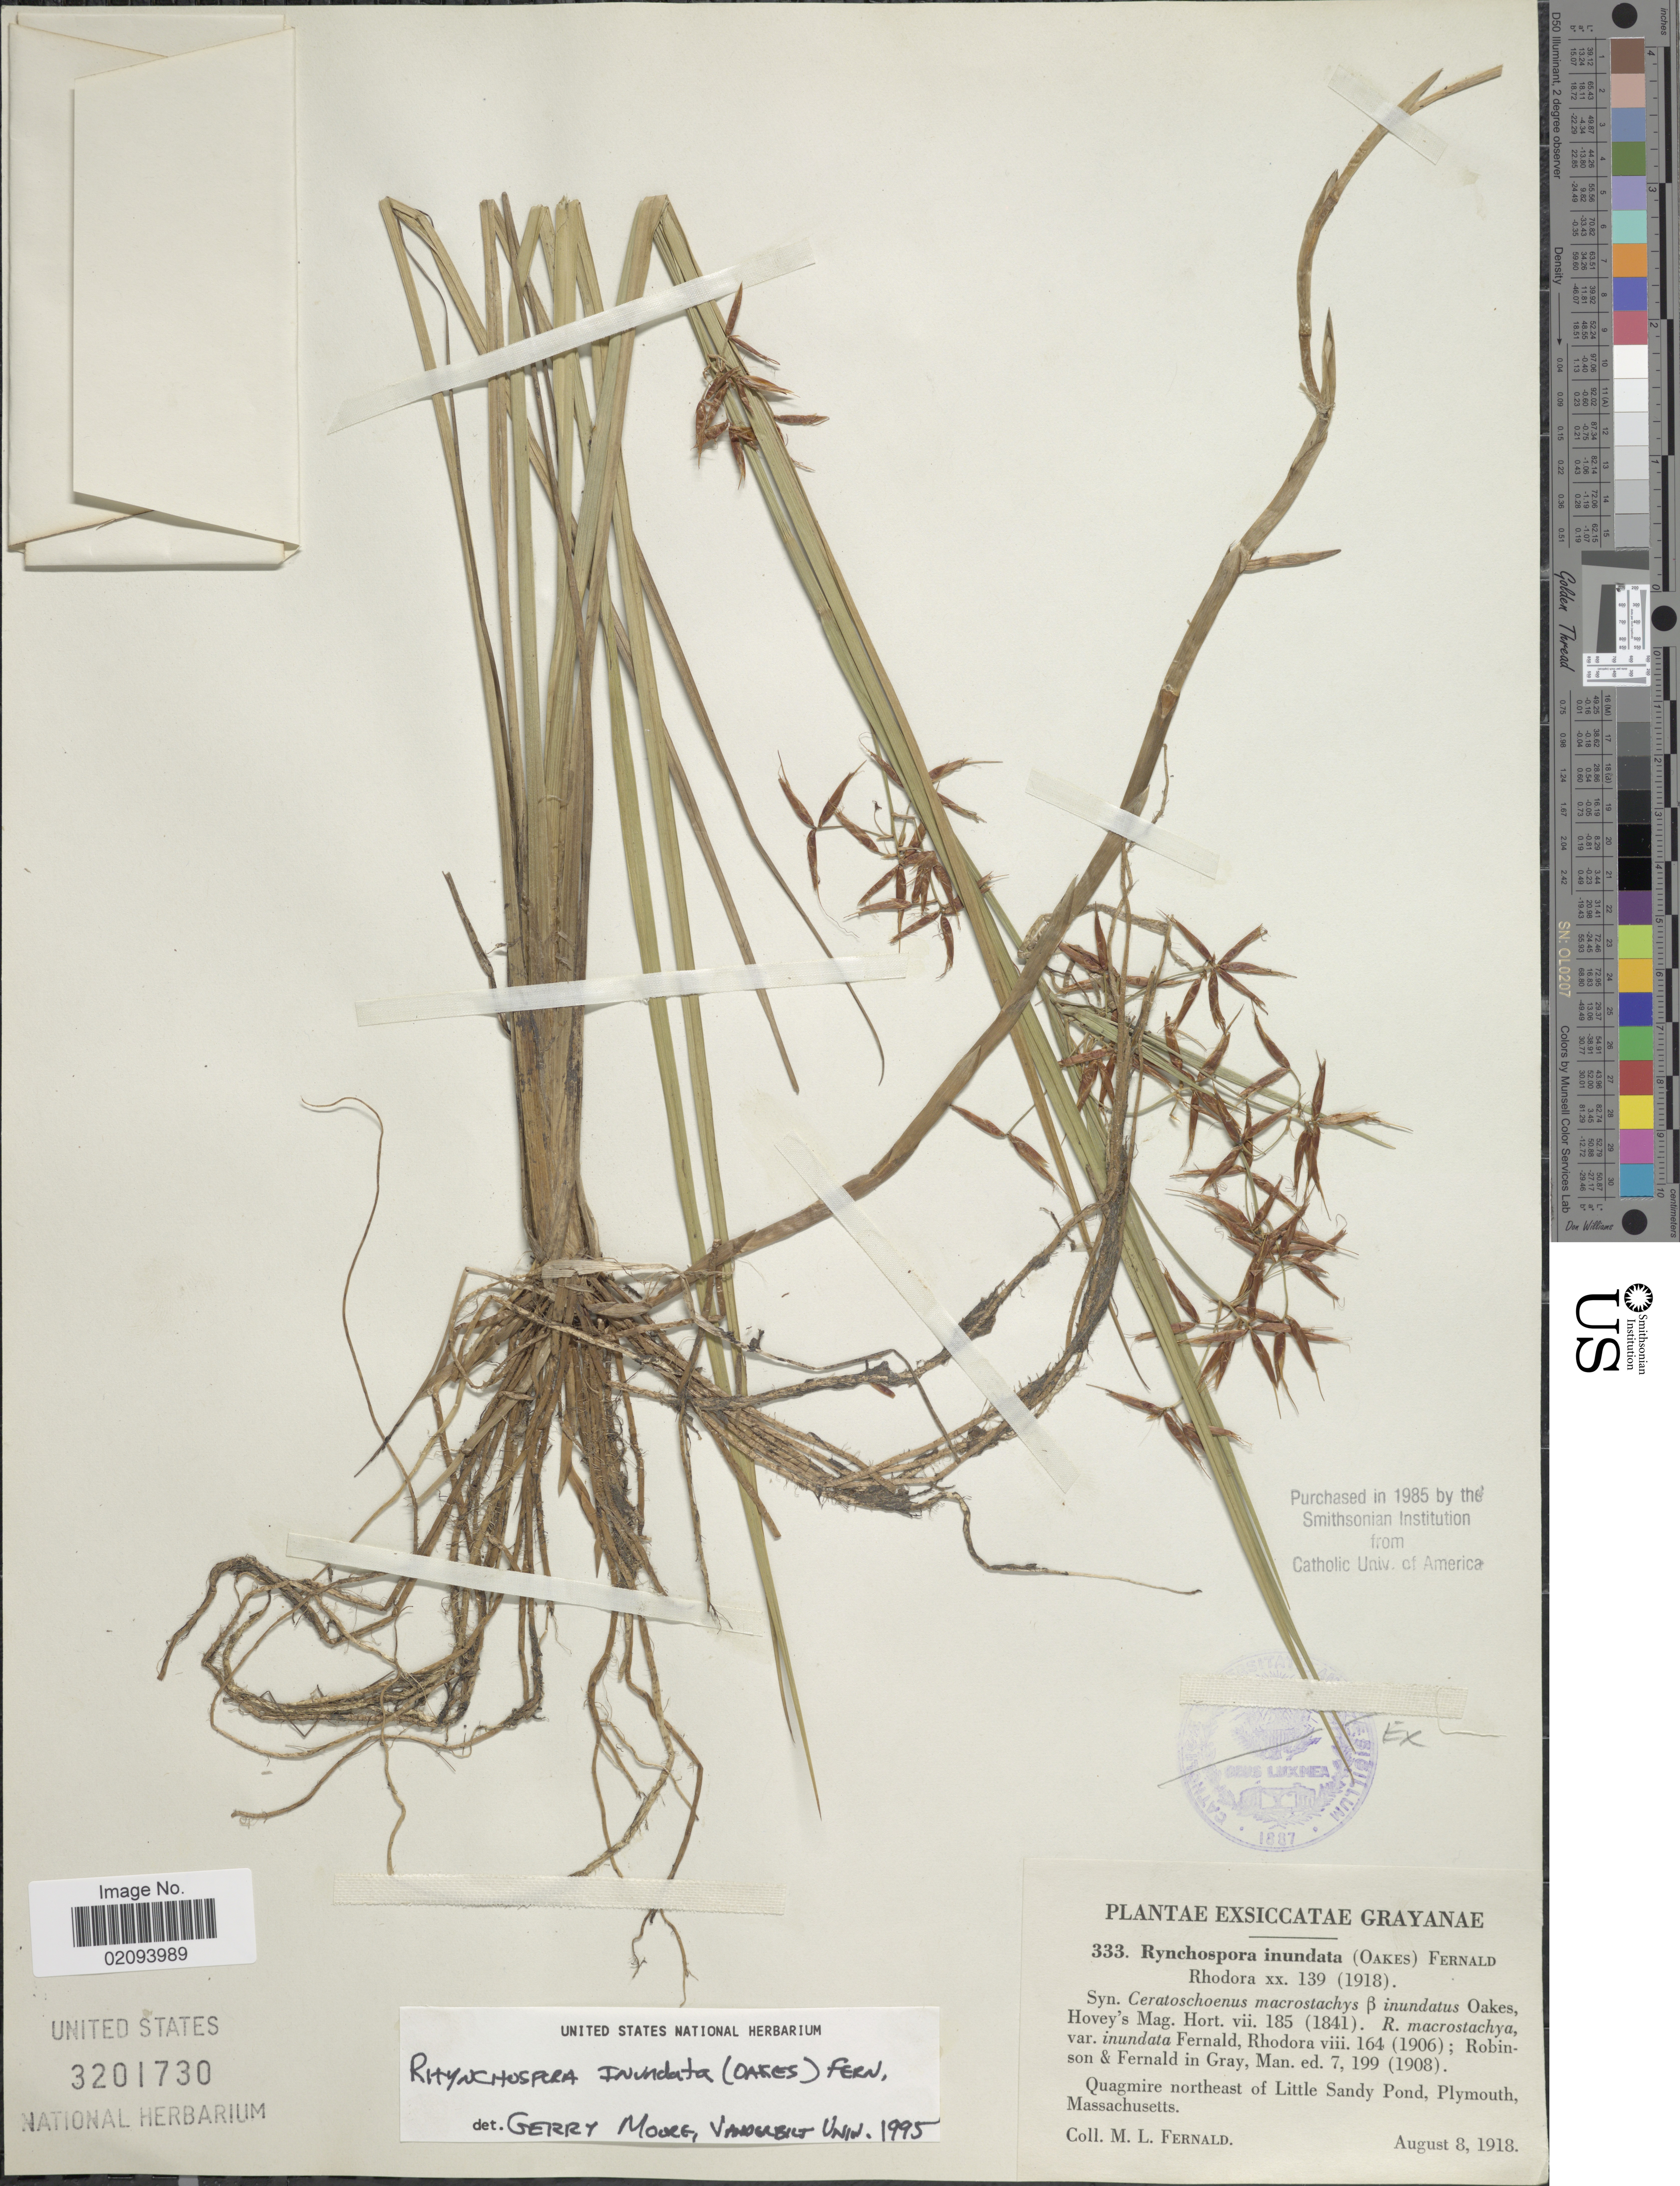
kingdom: Plantae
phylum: Tracheophyta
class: Liliopsida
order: Poales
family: Cyperaceae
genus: Rhynchospora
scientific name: Rhynchospora inundata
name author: (Oakes) Fernald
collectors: M. L. Fernald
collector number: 333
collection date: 1918-08-08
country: United States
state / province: Massachusetts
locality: Quagmire northeast of Little Sandy Pond, Plymouth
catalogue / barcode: US 3201730